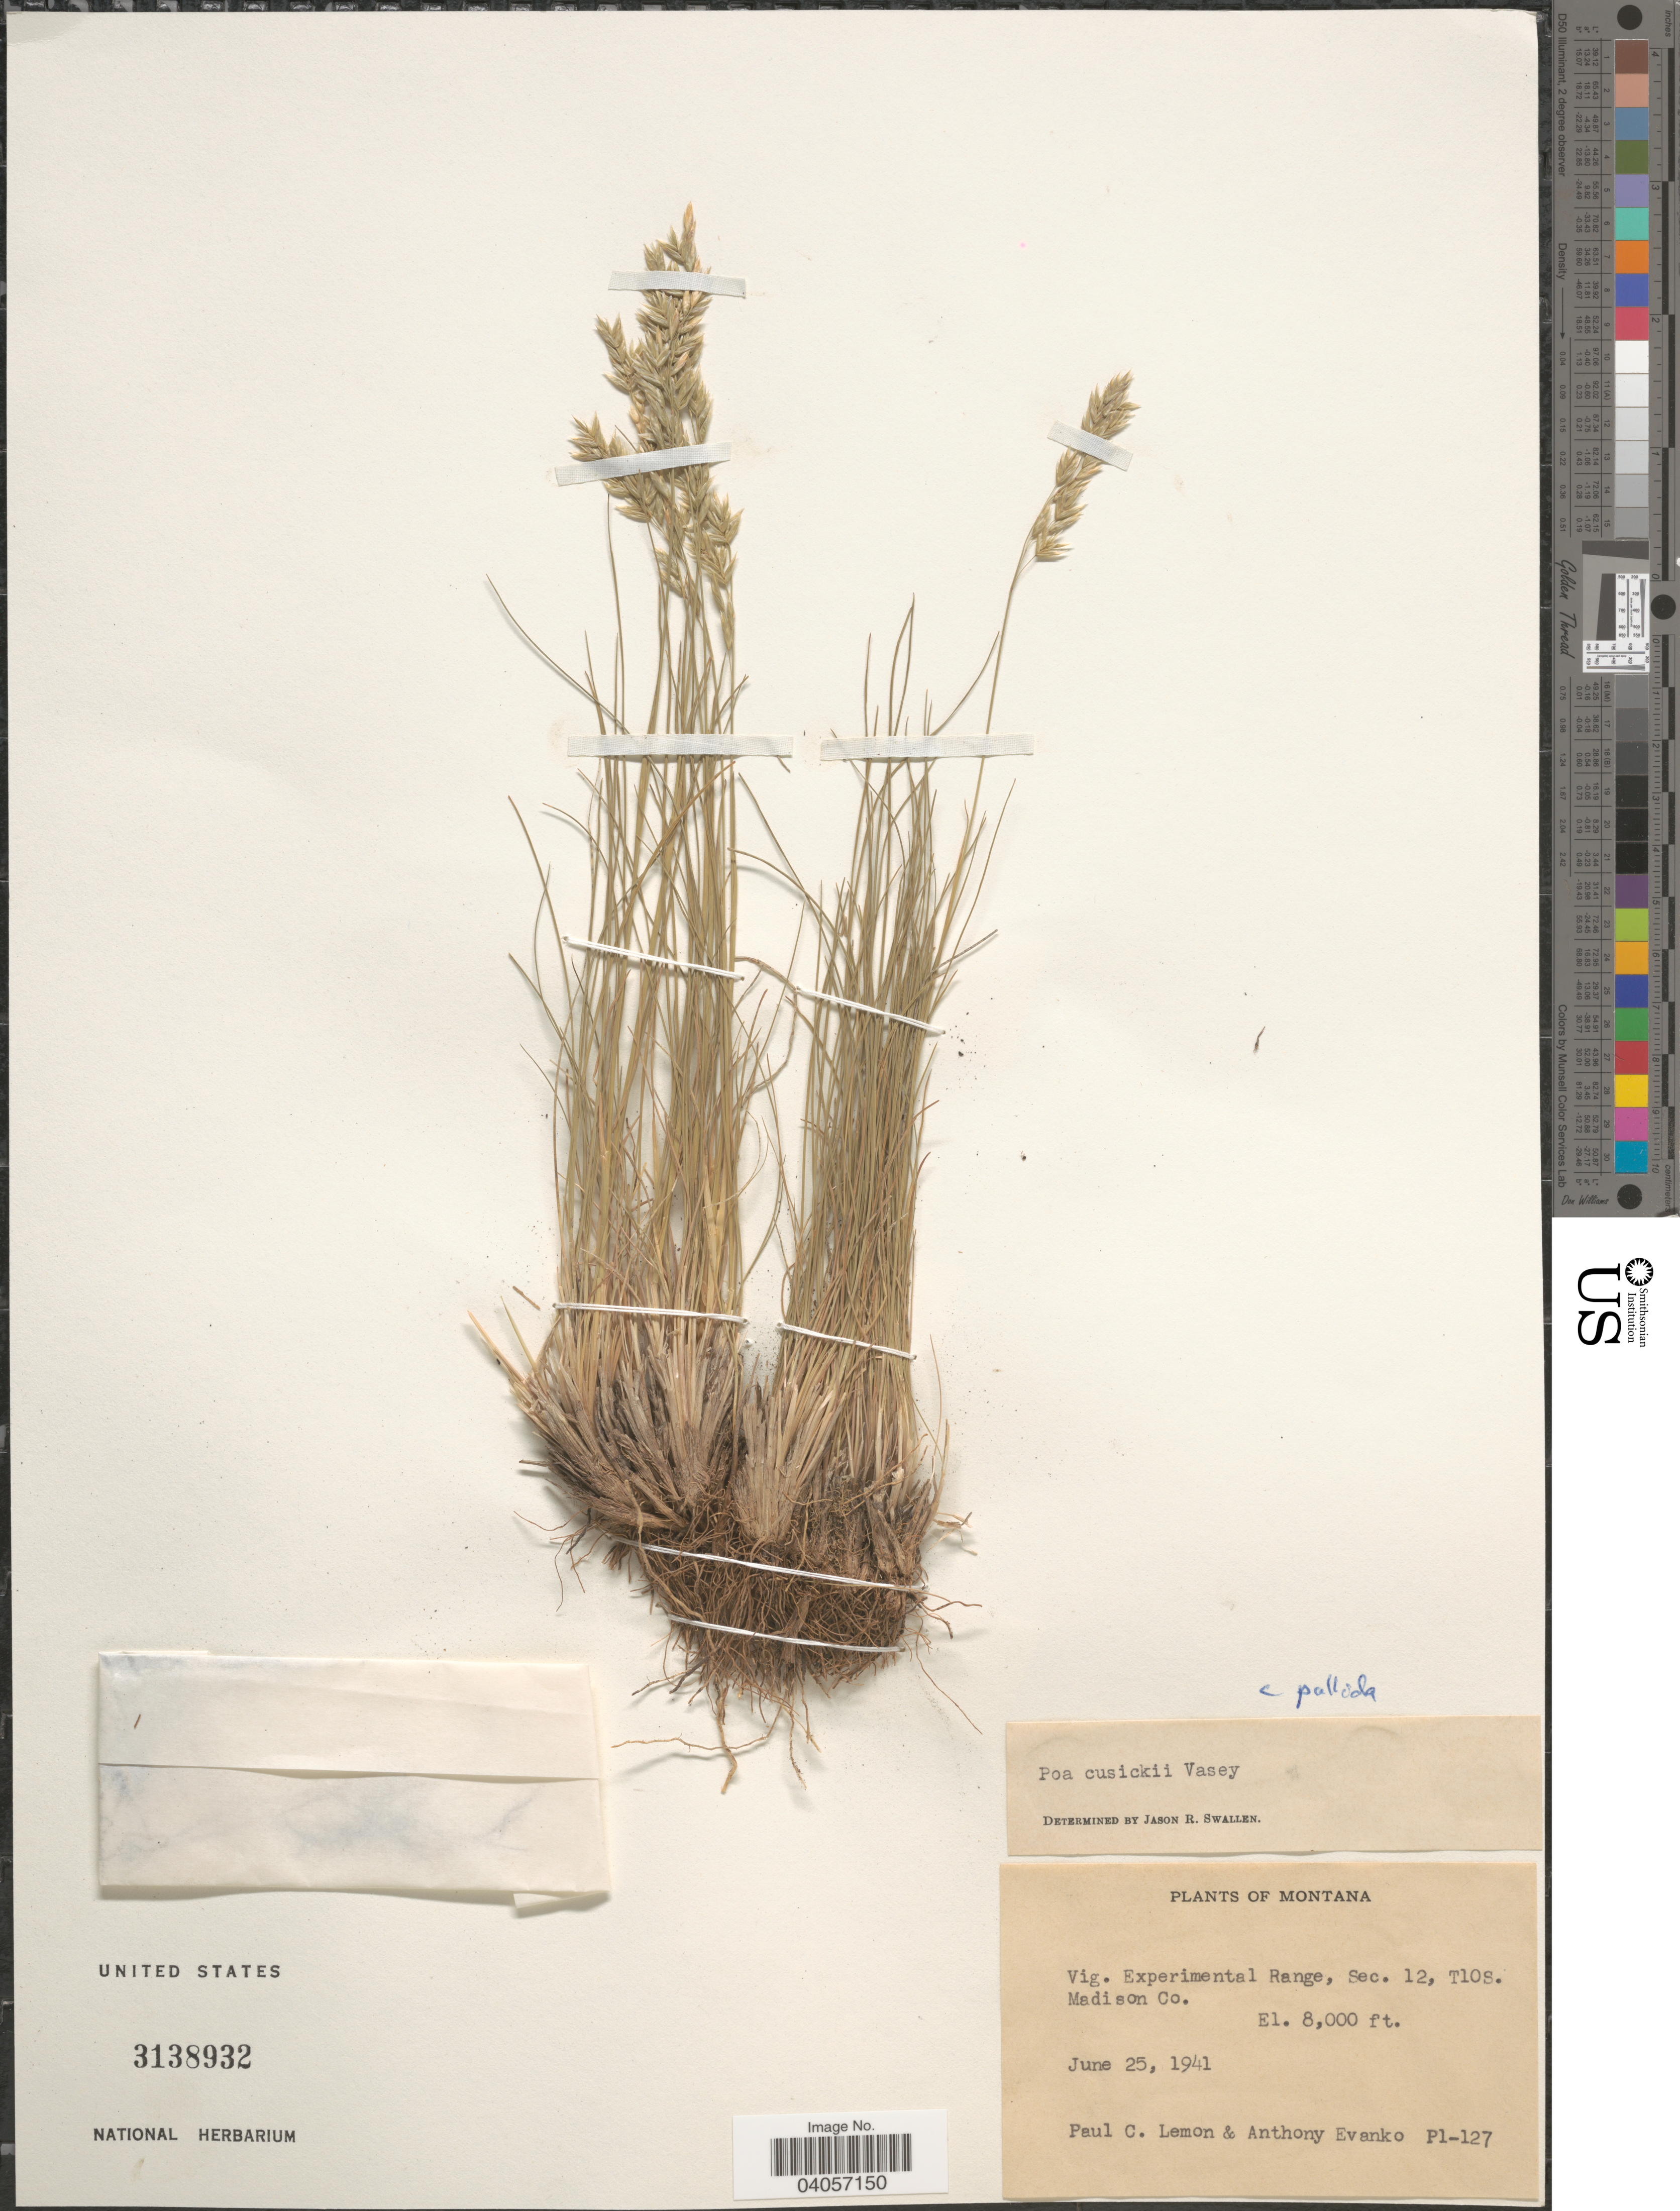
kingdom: Plantae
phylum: Tracheophyta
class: Liliopsida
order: Poales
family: Poaceae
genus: Poa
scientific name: Poa cusickii subsp. pallida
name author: Soreng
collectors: P. Lemon & A. Evanko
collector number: P1-127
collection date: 1941-06-25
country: United States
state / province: Montana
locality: Vig. Experimental Range, Sec. 12, T10S. Madison Co.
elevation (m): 2438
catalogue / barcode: US 3138932